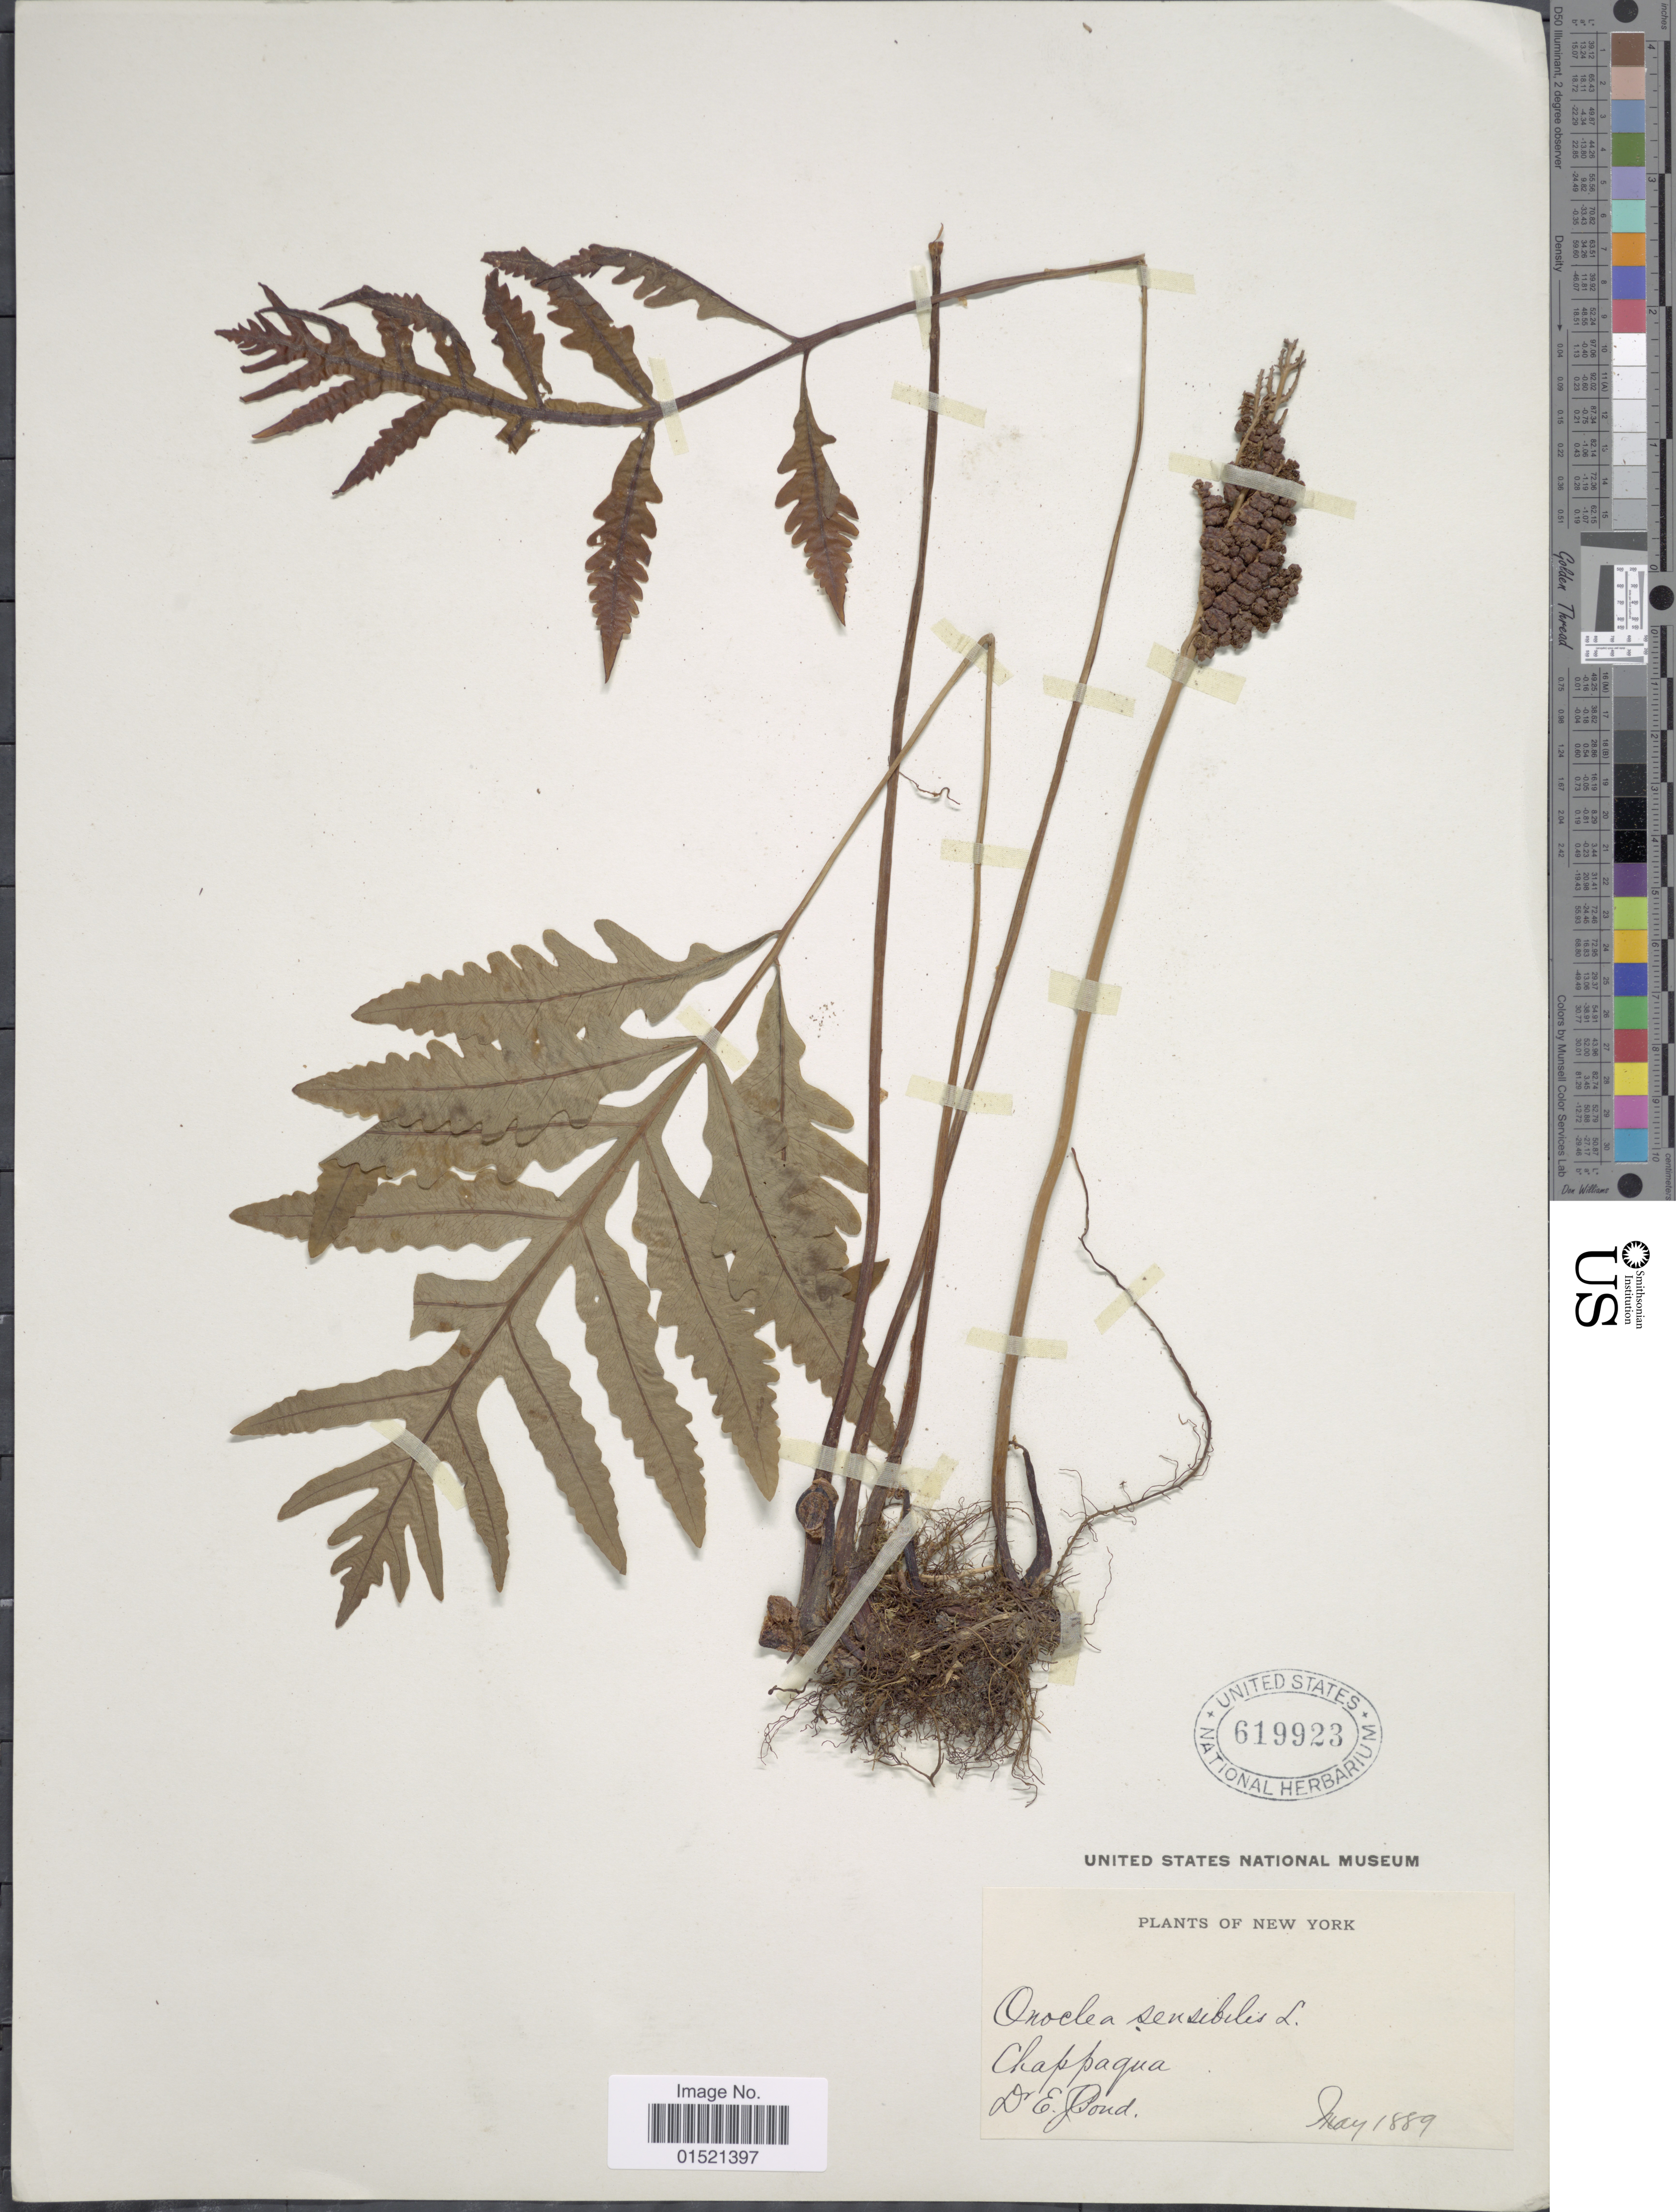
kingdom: Plantae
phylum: Tracheophyta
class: Polypodiopsida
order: Polypodiales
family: Onocleaceae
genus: Onoclea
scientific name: Onoclea sensibilis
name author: L.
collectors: E. Pond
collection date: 1889-05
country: United States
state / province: New York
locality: Chappaqua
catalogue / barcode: US 619923